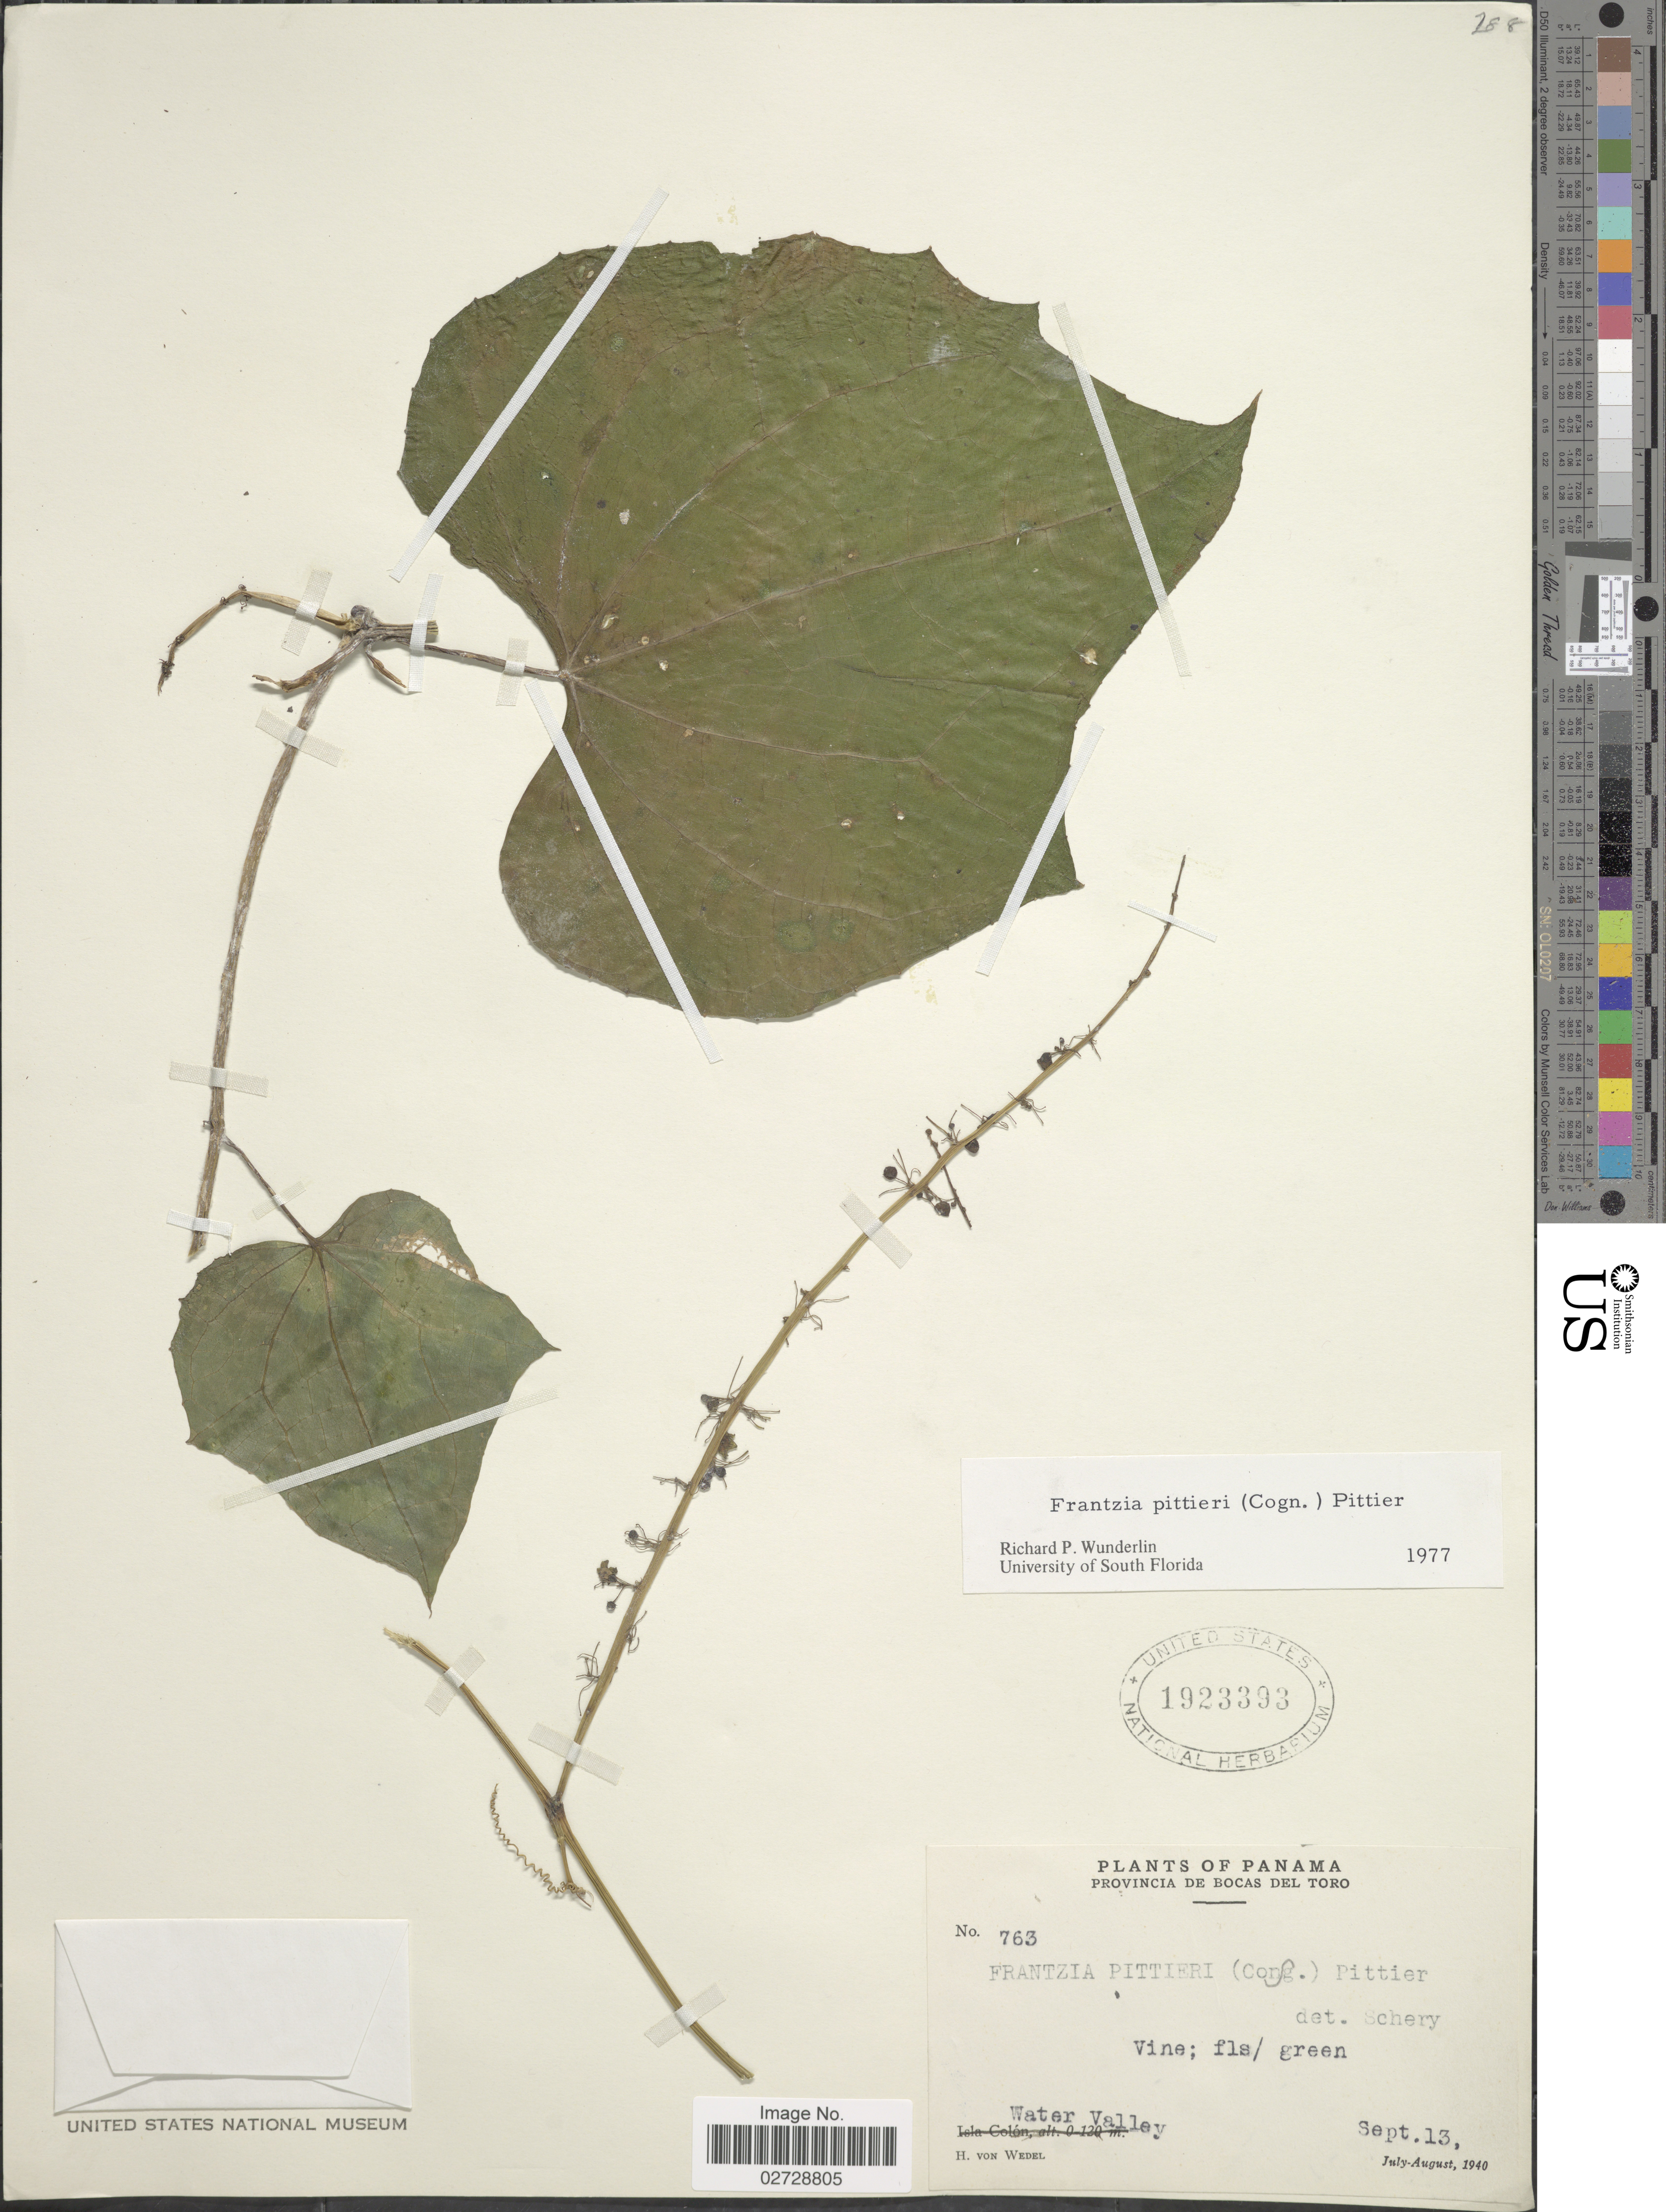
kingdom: Plantae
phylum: Tracheophyta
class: Magnoliopsida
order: Cucurbitales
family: Cucurbitaceae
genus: Sechium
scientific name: Sechium pittieri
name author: (Cogn.) C. Jeffrey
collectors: H. von Wedel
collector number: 763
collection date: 1940-09-13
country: Panama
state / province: Bocas del Toro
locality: Water Valley.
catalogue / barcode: US 1923393